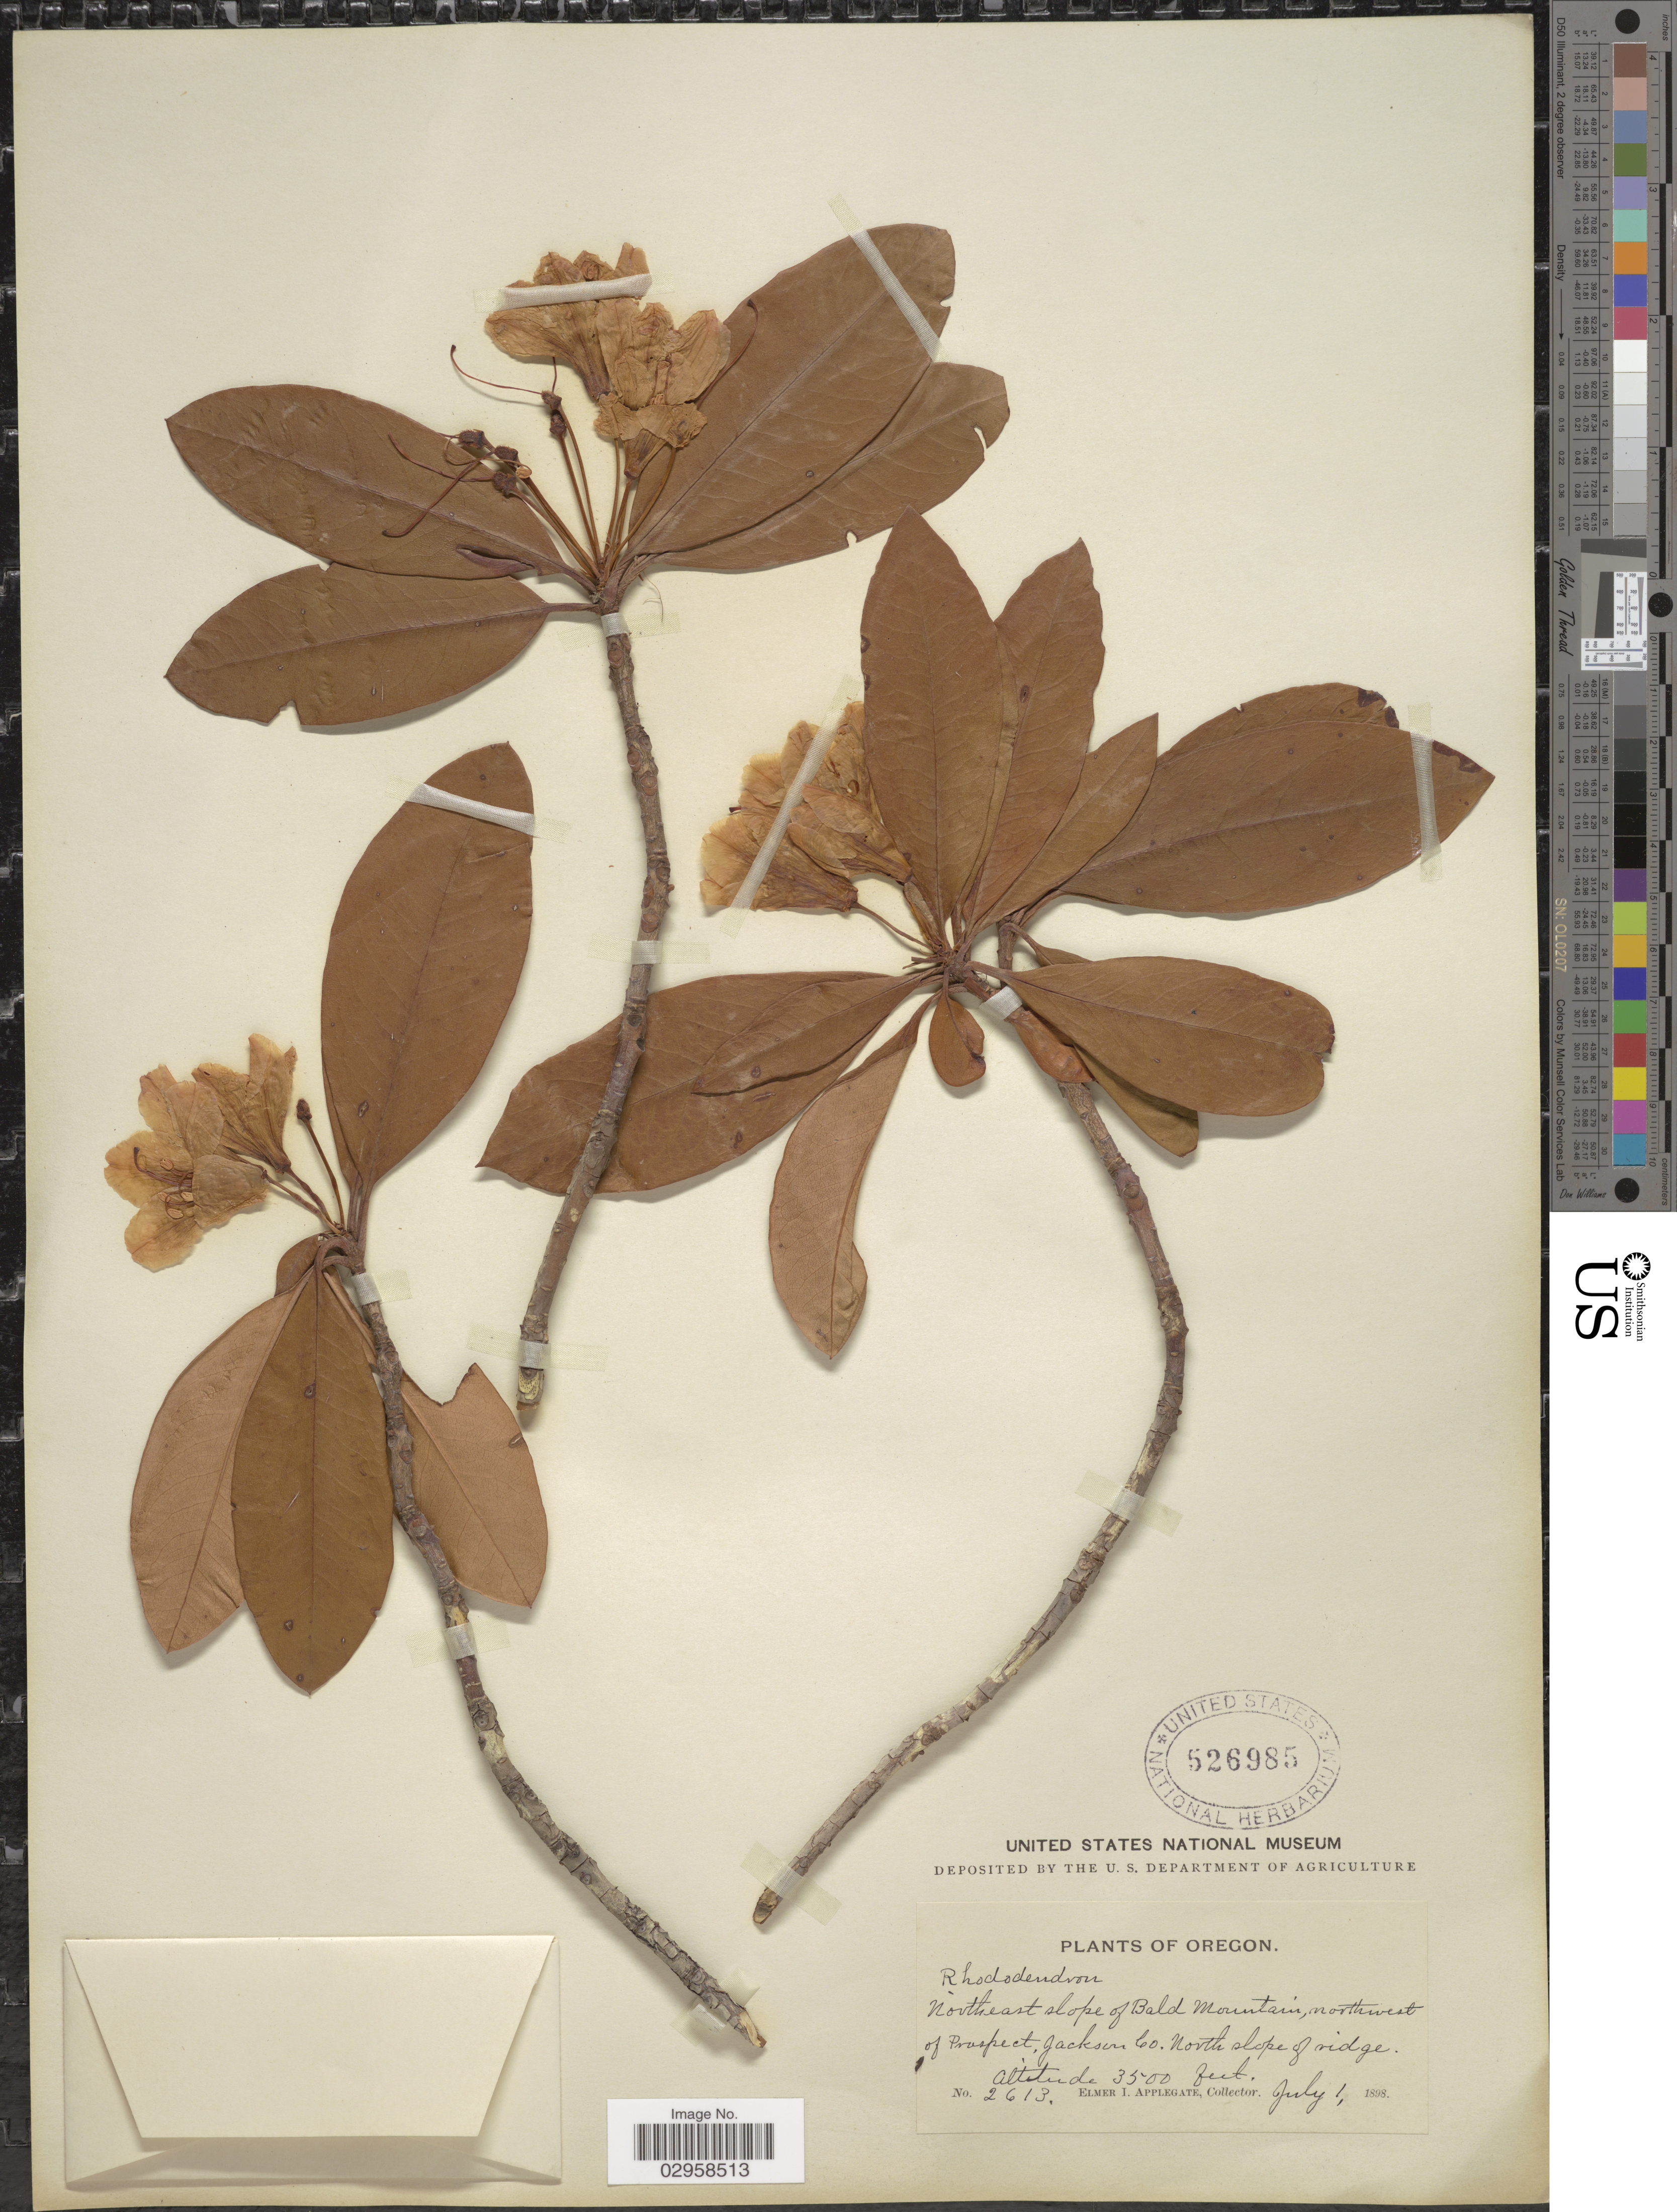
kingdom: Plantae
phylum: Tracheophyta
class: Magnoliopsida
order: Ericales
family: Ericaceae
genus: Rhododendron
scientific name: Rhododendron macrophyllum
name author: D. Don ex G. Don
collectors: E. I. Applegate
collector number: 2613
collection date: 1898-07-01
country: United States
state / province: Oregon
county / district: Jackson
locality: Northeast slope of Bald Mountain, northwest of Prospect, Jackson Co. North slope of ridge.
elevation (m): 1067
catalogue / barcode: US 526985